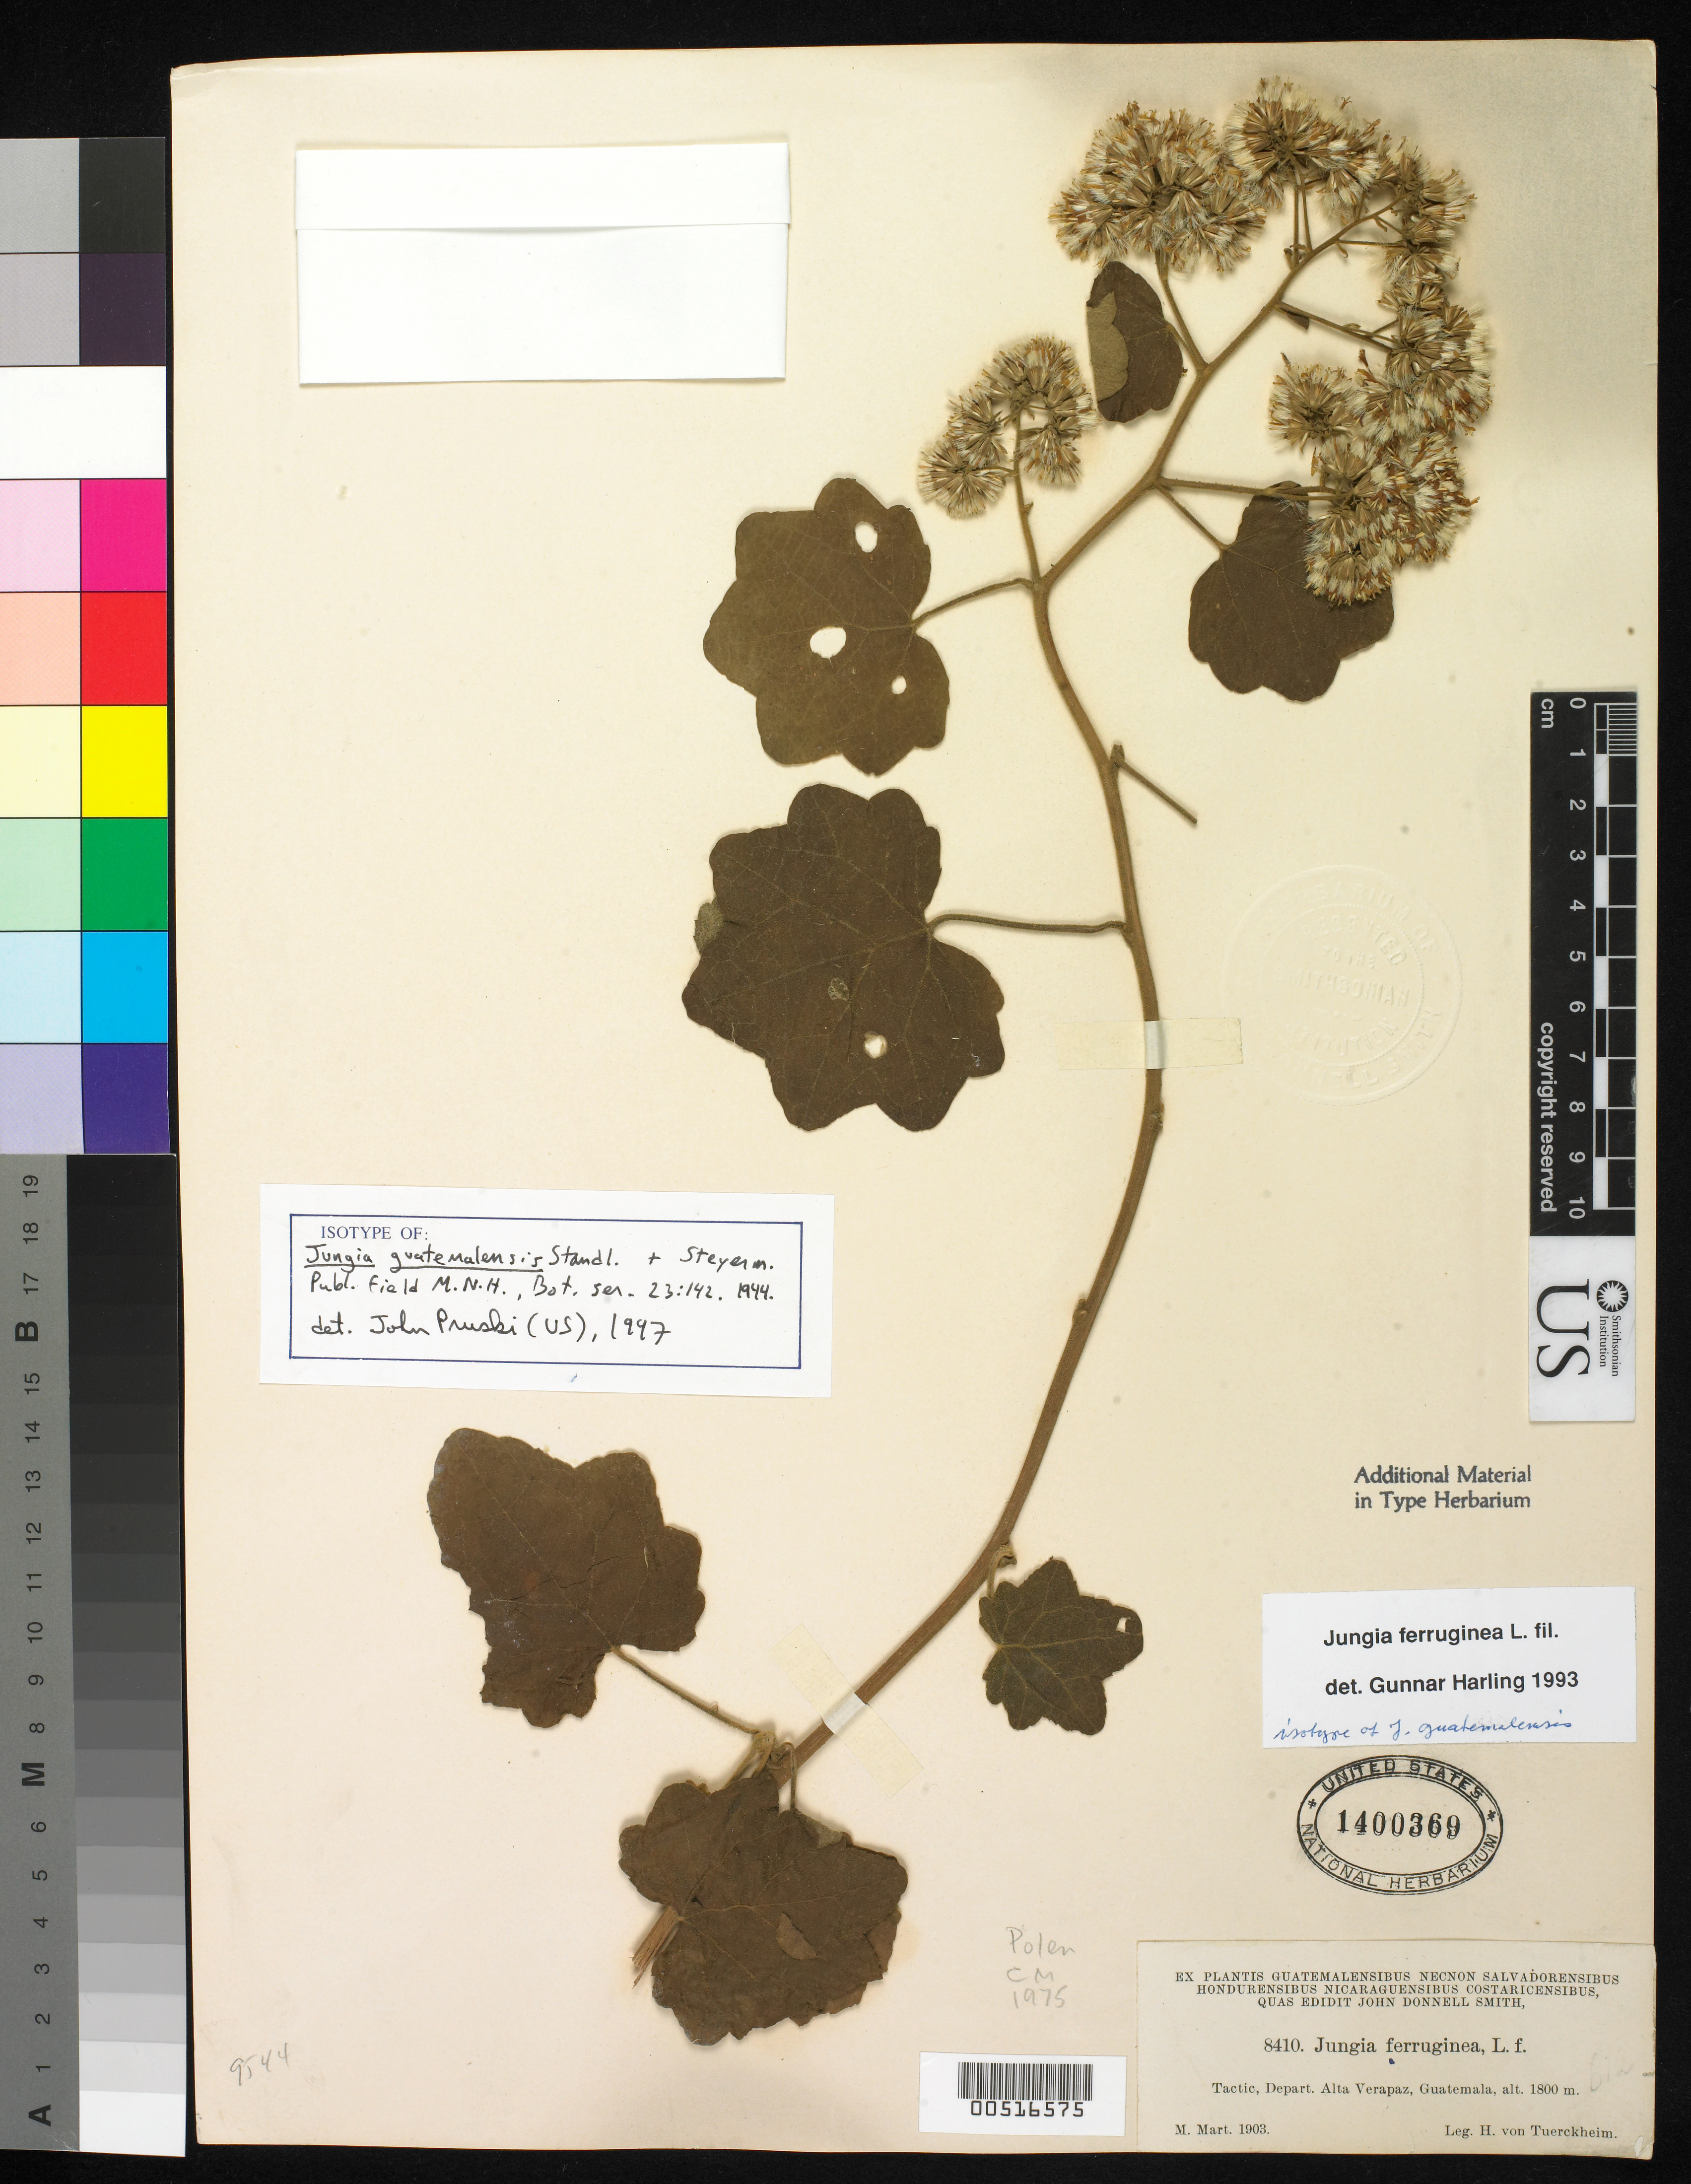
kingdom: Plantae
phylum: Tracheophyta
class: Magnoliopsida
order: Asterales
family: Asteraceae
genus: Jungia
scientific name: Jungia guatemalensis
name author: Standl. & Steyerm.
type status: Isotype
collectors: H. von Türckheim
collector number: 8410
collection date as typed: Mar 1903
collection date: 1903-03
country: Guatemala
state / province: Alta Verapaz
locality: Tactic.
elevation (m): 1800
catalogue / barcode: US 1400369